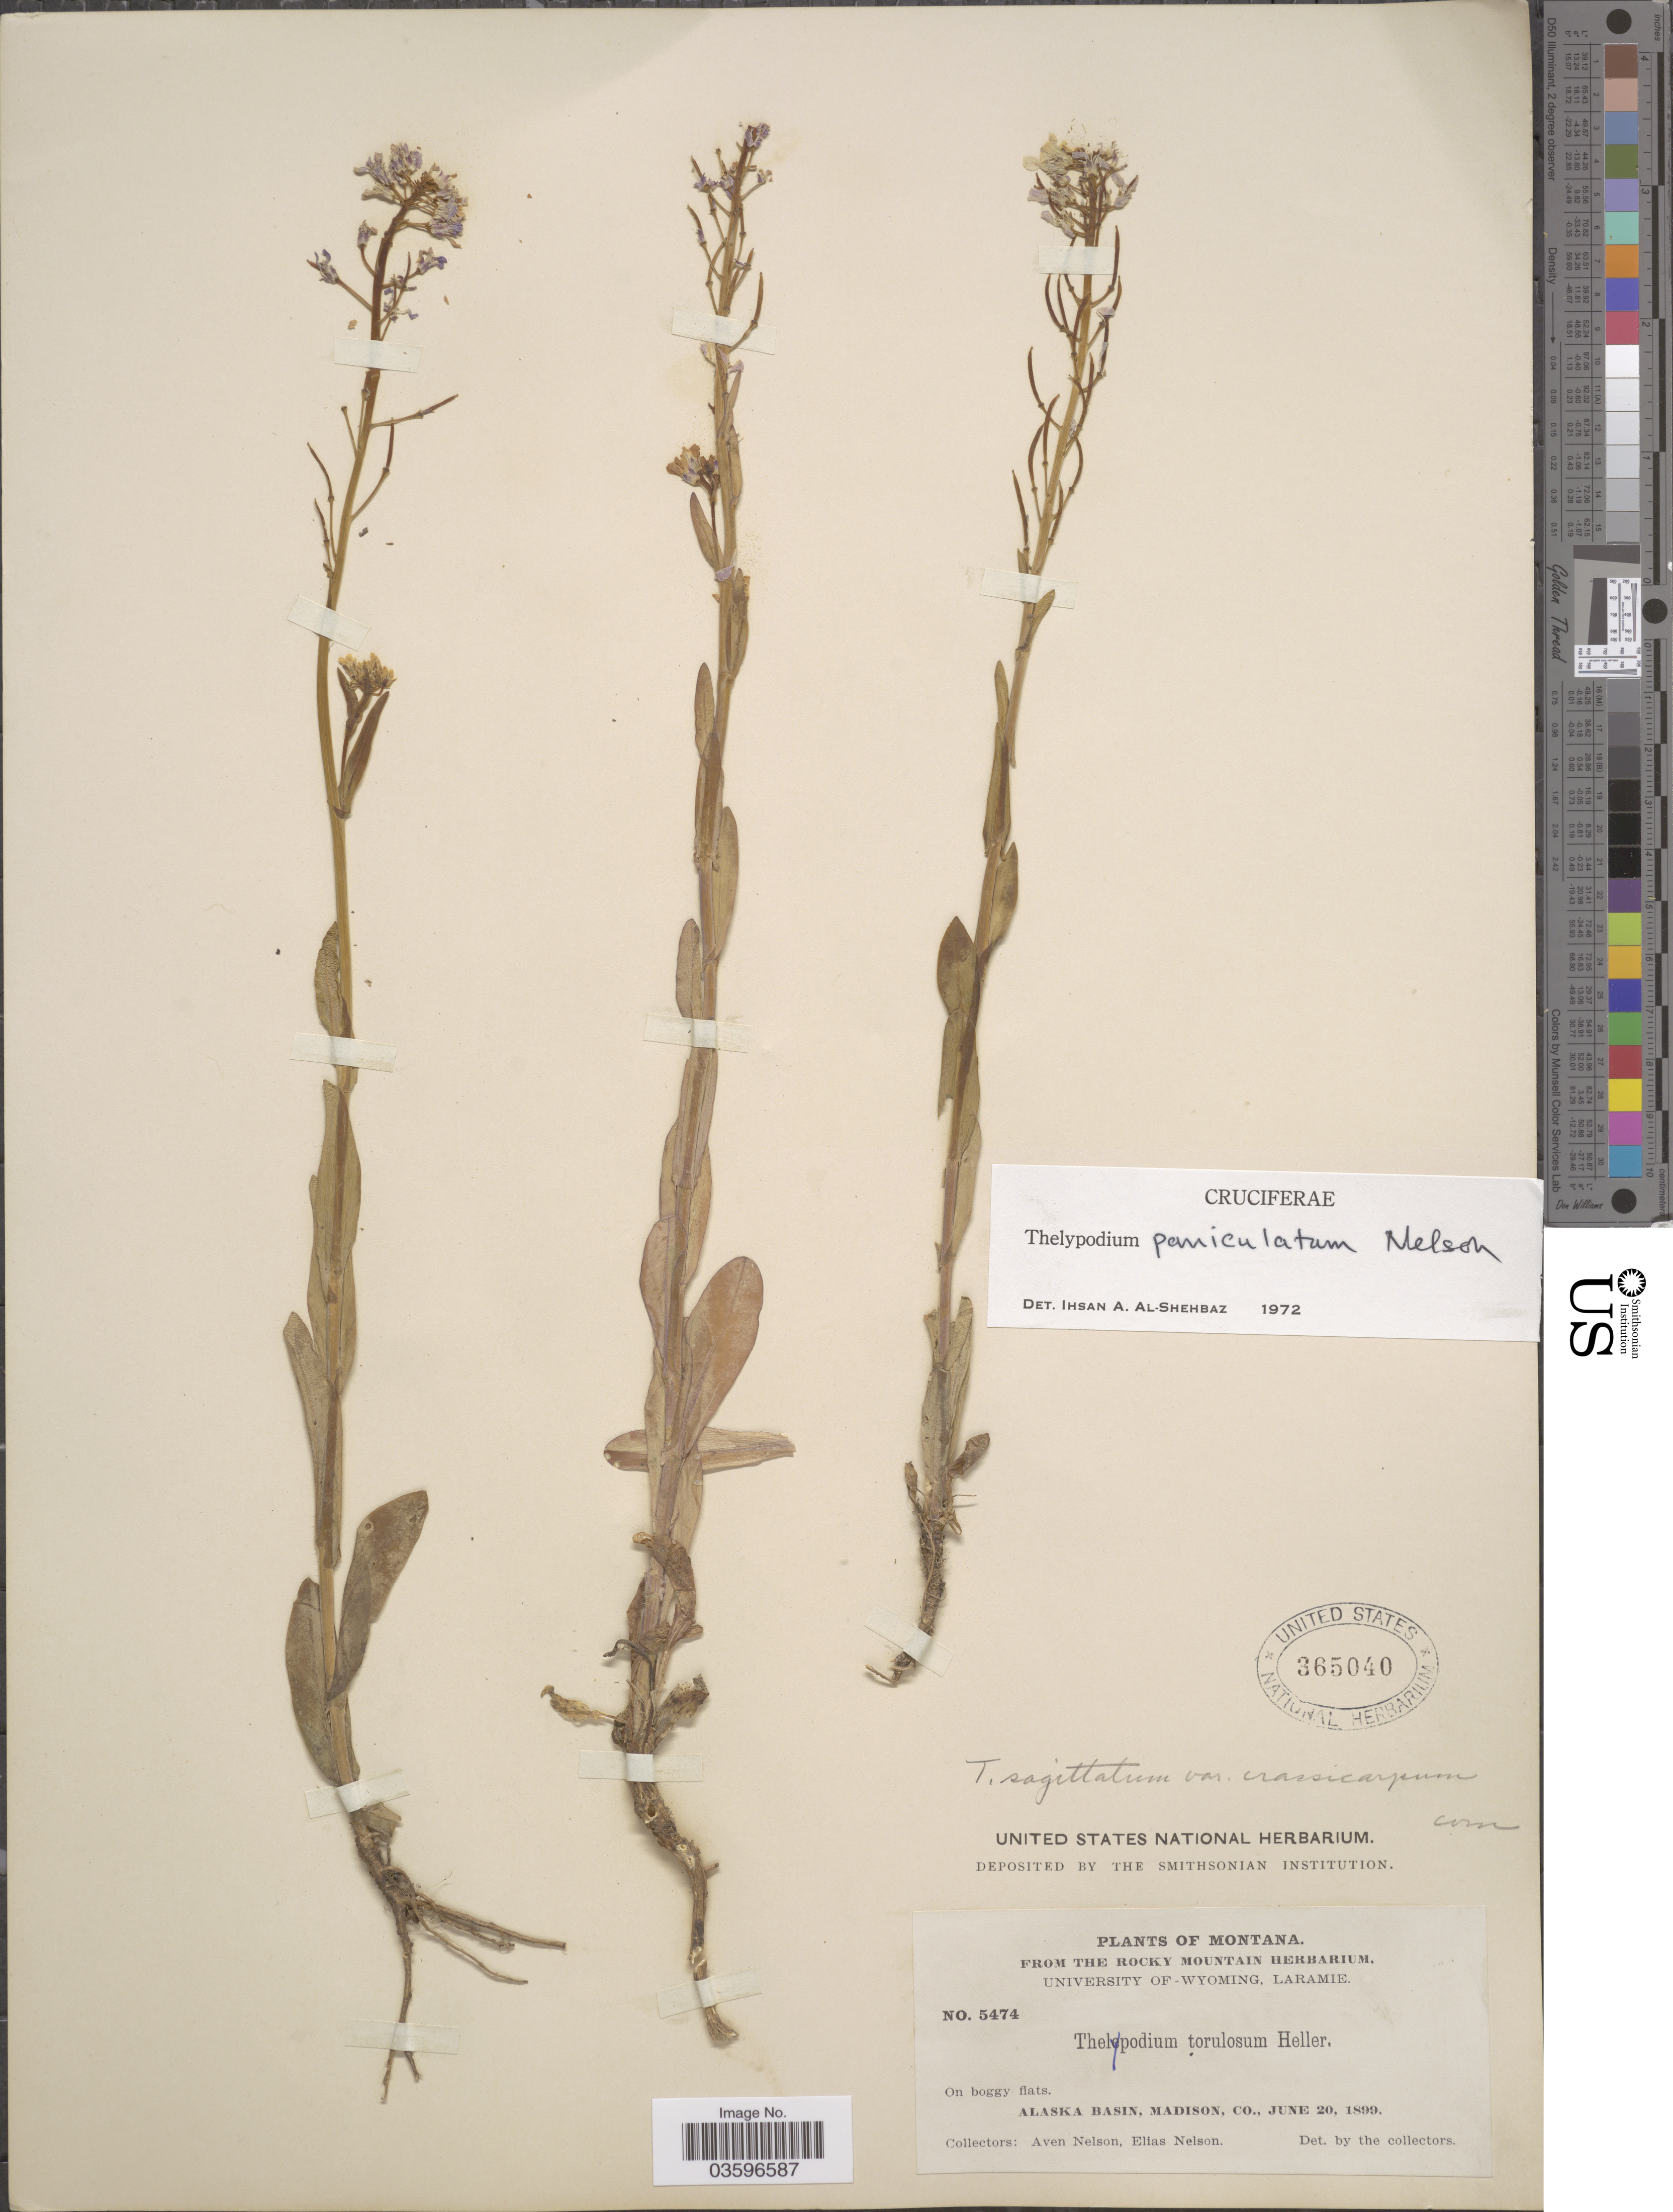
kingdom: Plantae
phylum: Tracheophyta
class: Magnoliopsida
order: Brassicales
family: Brassicaceae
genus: Thelypodium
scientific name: Thelypodium paniculatum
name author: A. Nelson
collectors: A. Nelson & E. Nelson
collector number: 5474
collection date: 1899-06-20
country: United States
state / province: Montana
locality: Alaska Basin, Madison Co.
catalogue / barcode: US 365040